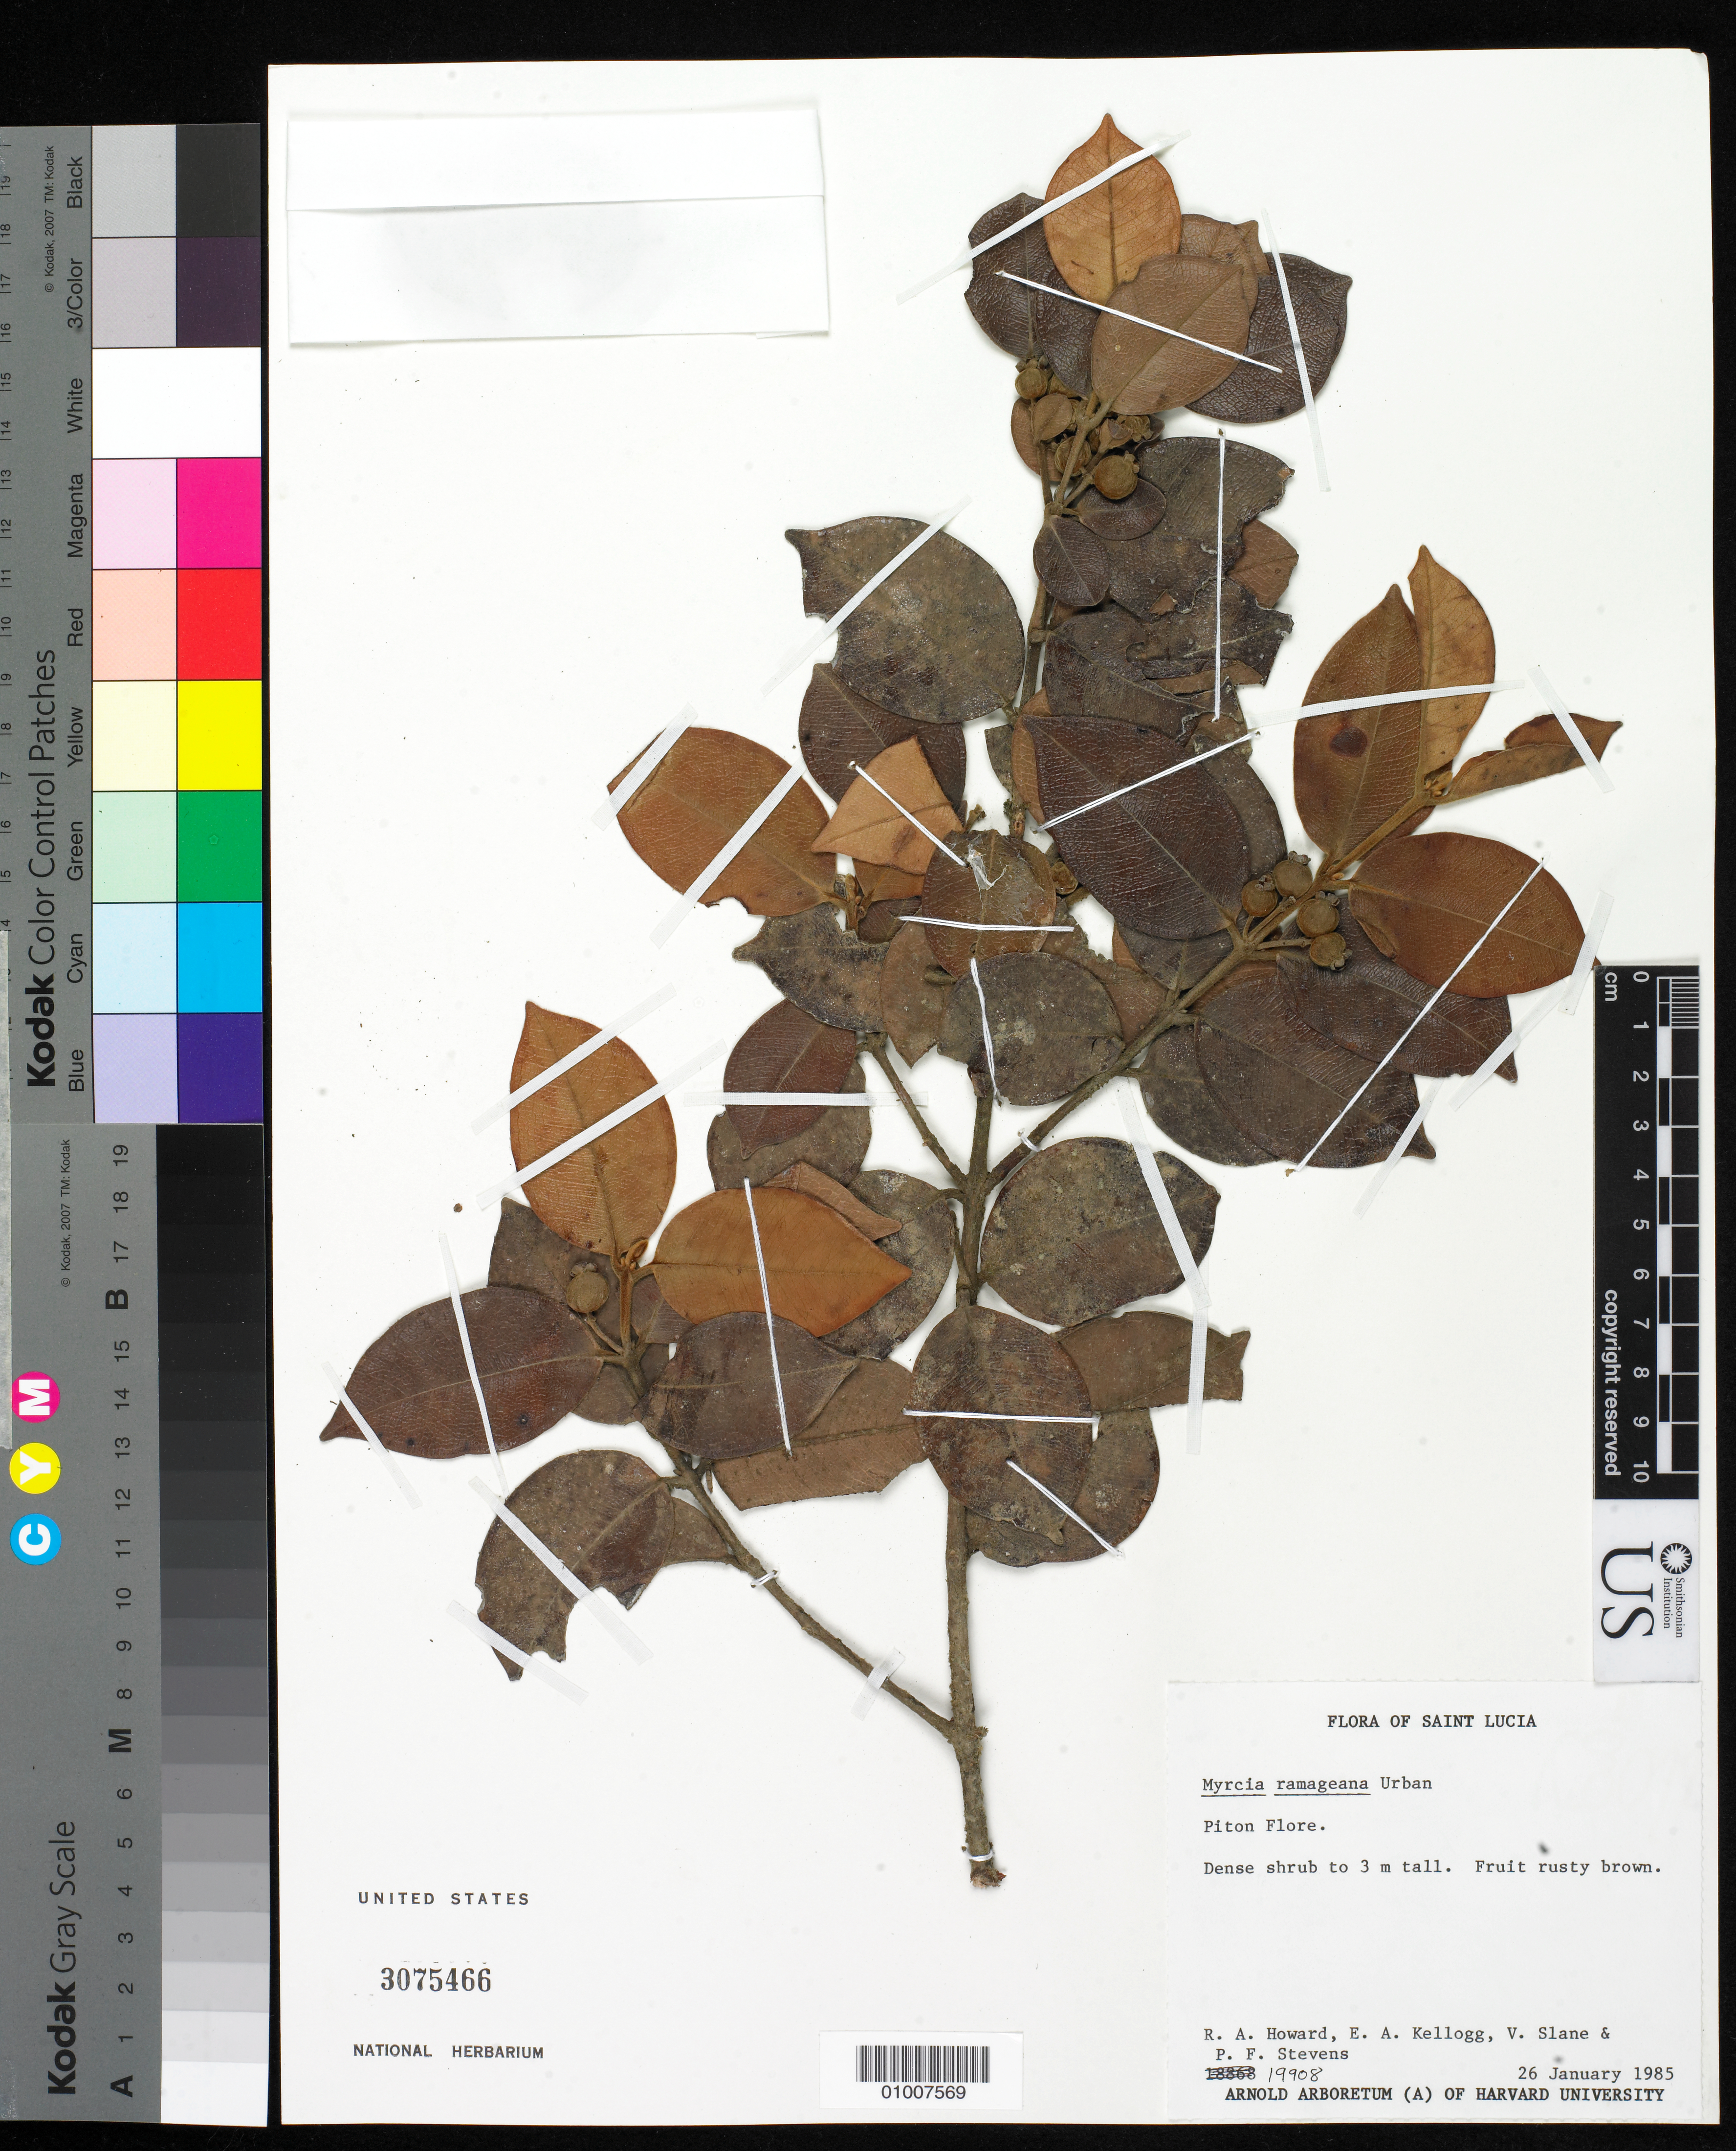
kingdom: Plantae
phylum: Tracheophyta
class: Magnoliopsida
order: Myrtales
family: Myrtaceae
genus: Myrcia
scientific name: Myrcia ramageana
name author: Krug & Urb.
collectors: R. A. Howard, E. A. Kellogg, V. Slane & P. F. Stevens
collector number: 19908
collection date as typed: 26 Jan 1985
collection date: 1985-01-26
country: St. Lucia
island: St. Lucia I.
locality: Piton Flore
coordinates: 0 N, 0 E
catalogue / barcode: US 3075466